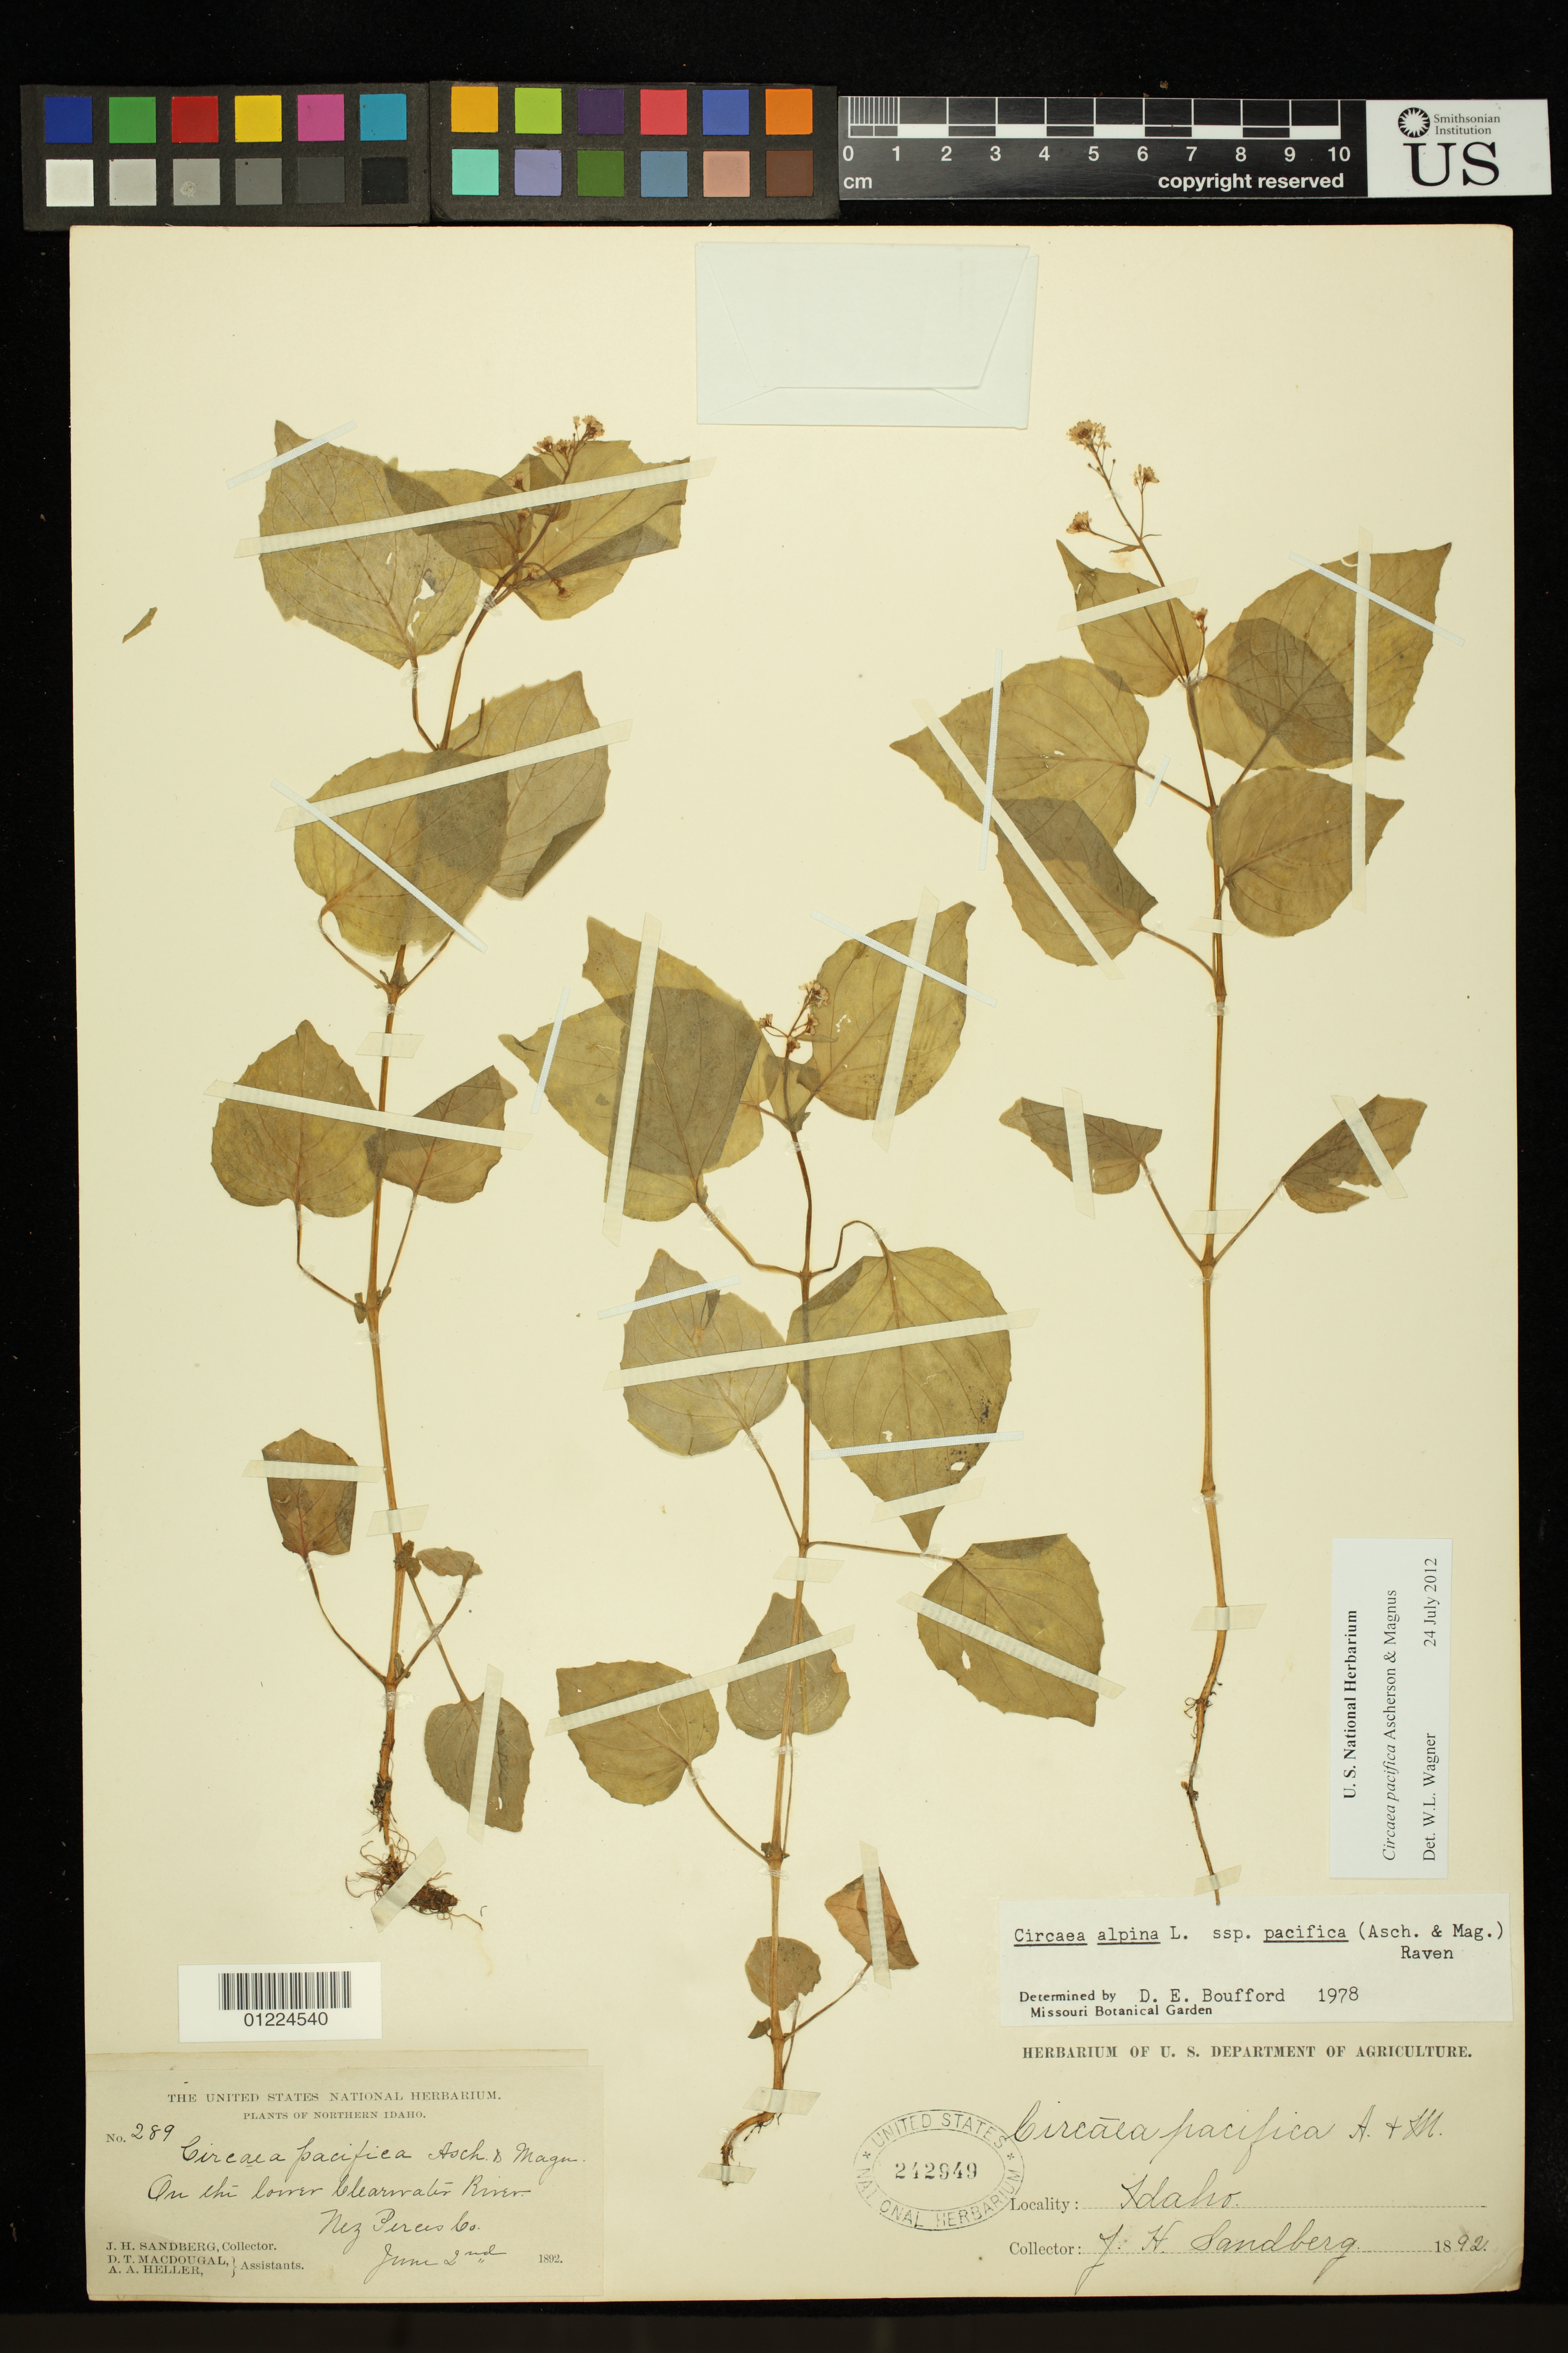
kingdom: Plantae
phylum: Tracheophyta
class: Magnoliopsida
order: Myrtales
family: Onagraceae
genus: Circaea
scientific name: Circaea pacifica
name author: Asch. & Magnus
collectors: J. H. Sandberg, D. T. MacDougal & A. A. Heller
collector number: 289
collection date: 1892-06-02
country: United States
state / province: Idaho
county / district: Nez Perces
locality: on the lower Clearwater River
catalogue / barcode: US 242949